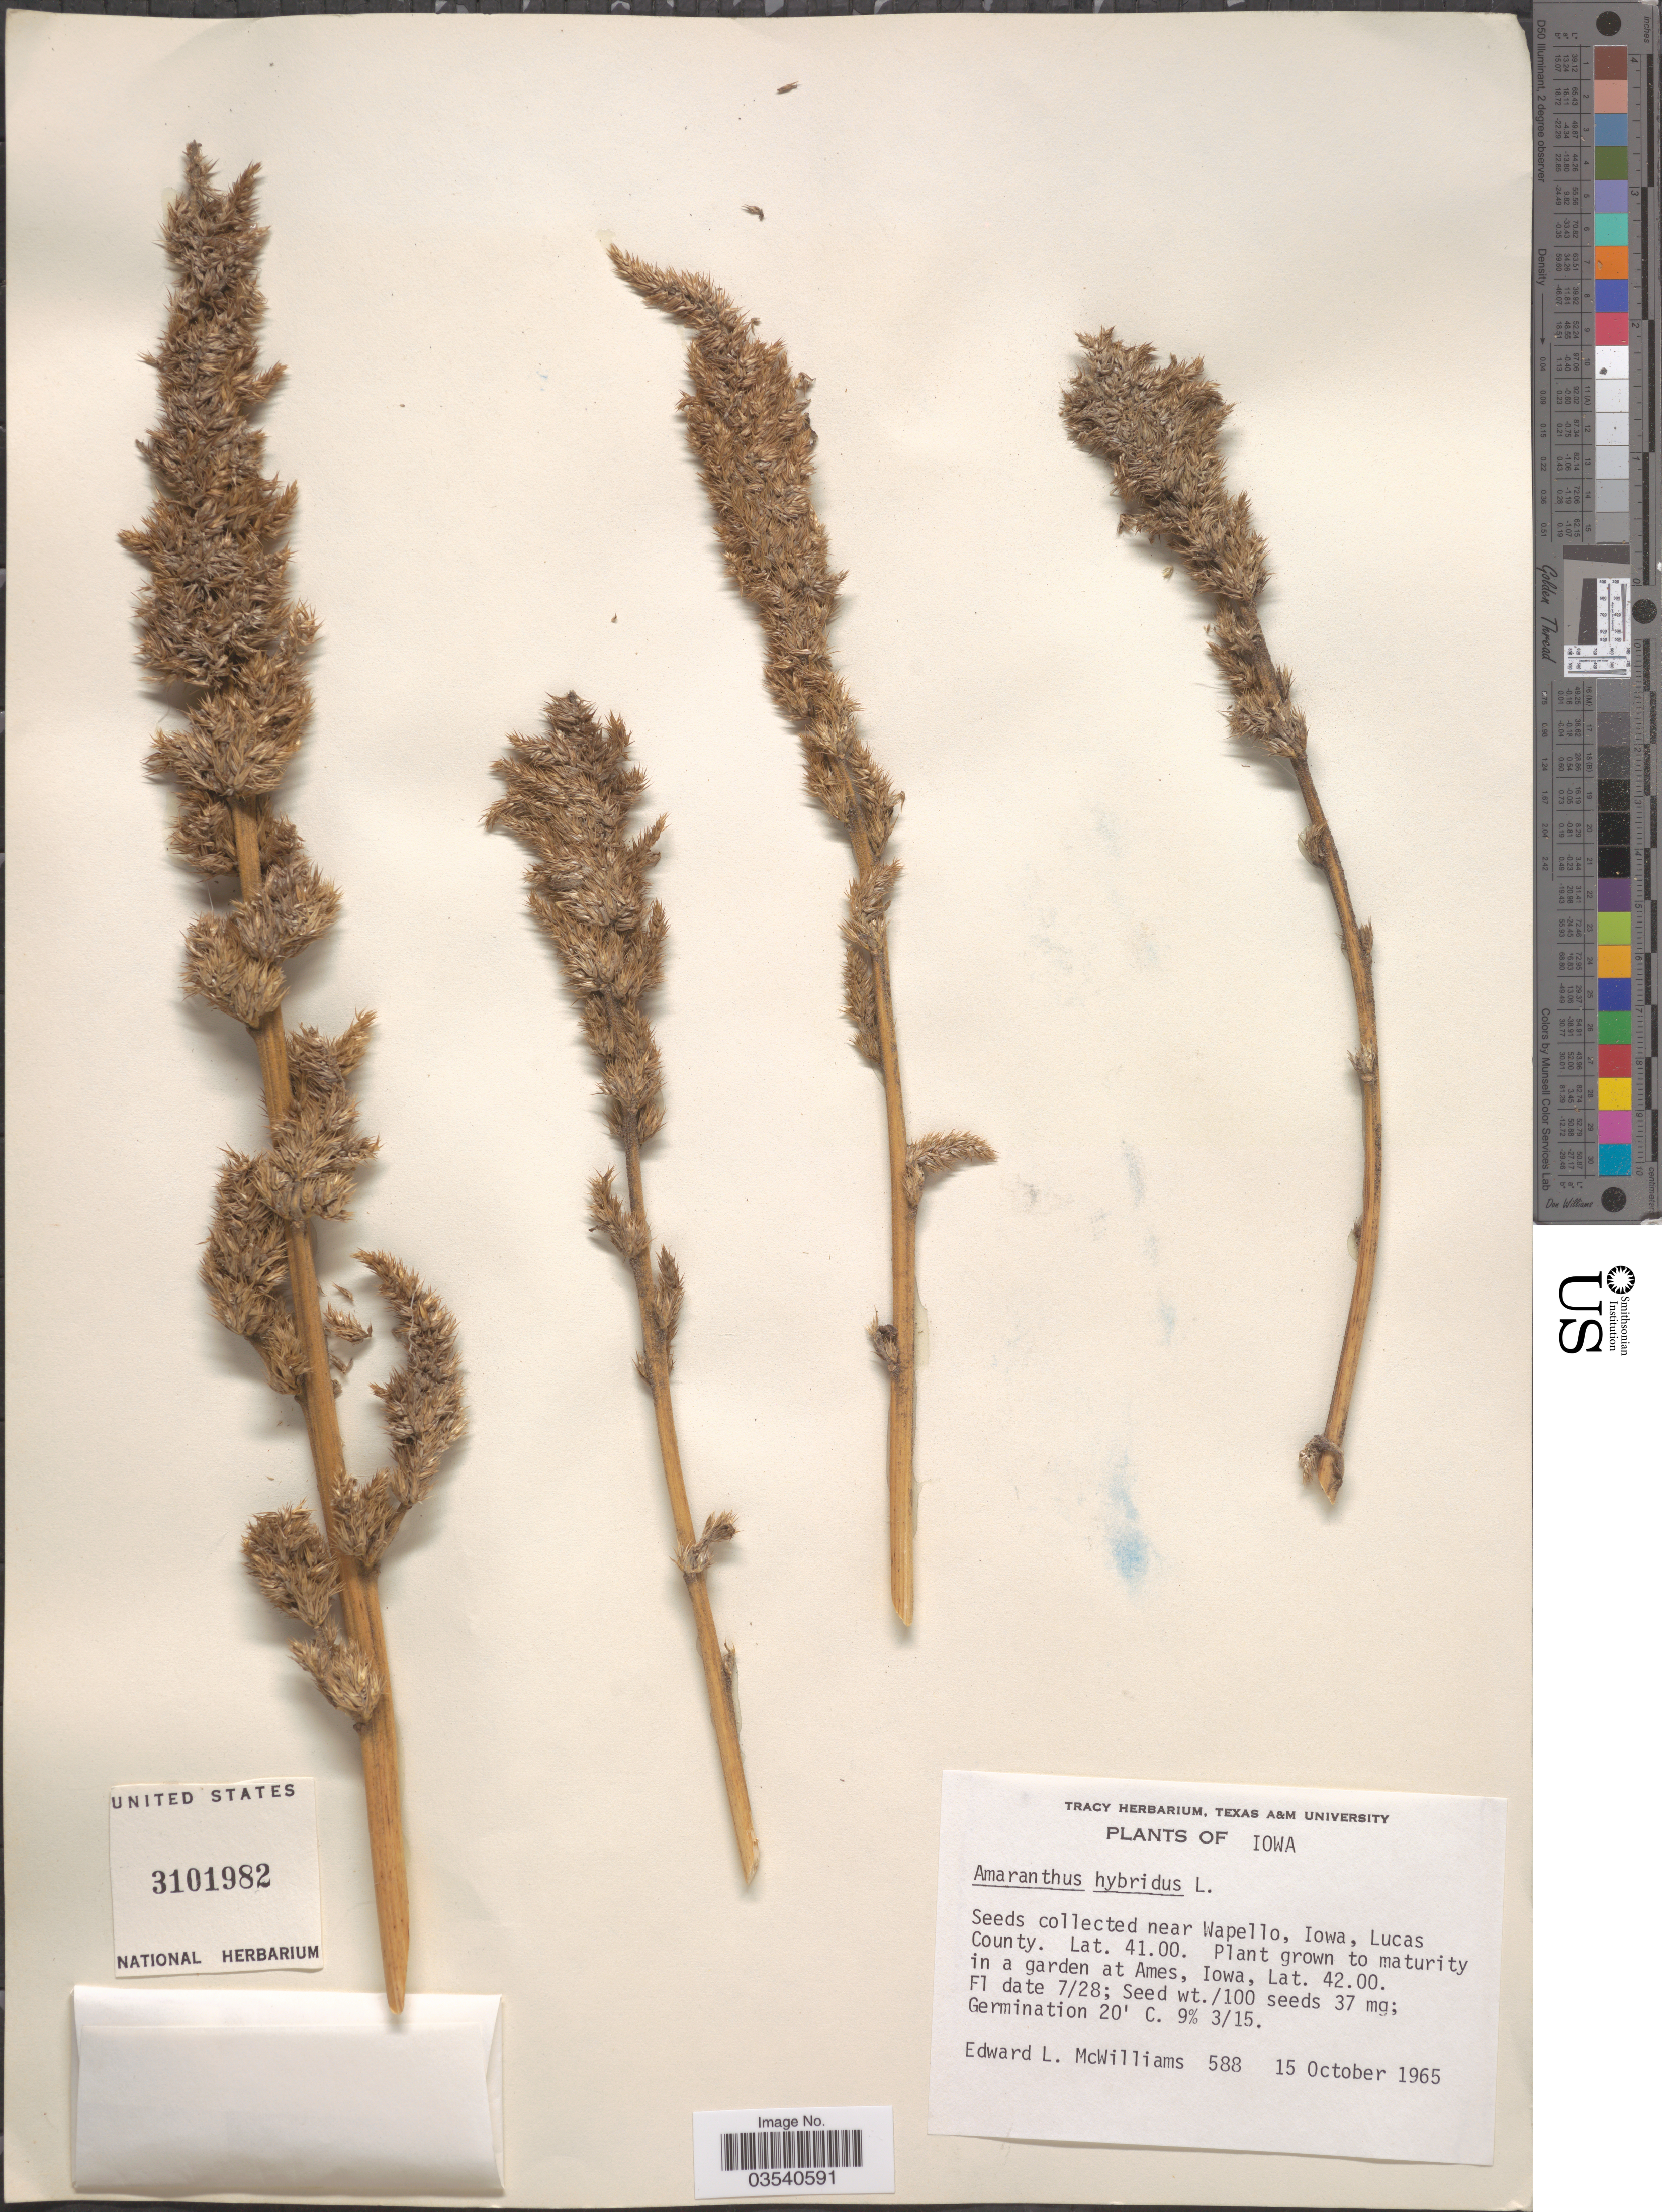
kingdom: Plantae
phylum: Tracheophyta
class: Magnoliopsida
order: Caryophyllales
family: Amaranthaceae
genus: Amaranthus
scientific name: Amaranthus hybridus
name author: L.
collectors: E. L. McWilliams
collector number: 588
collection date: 1965-10-15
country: United States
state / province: Iowa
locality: In a garden at Ames.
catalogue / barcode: US 3101982